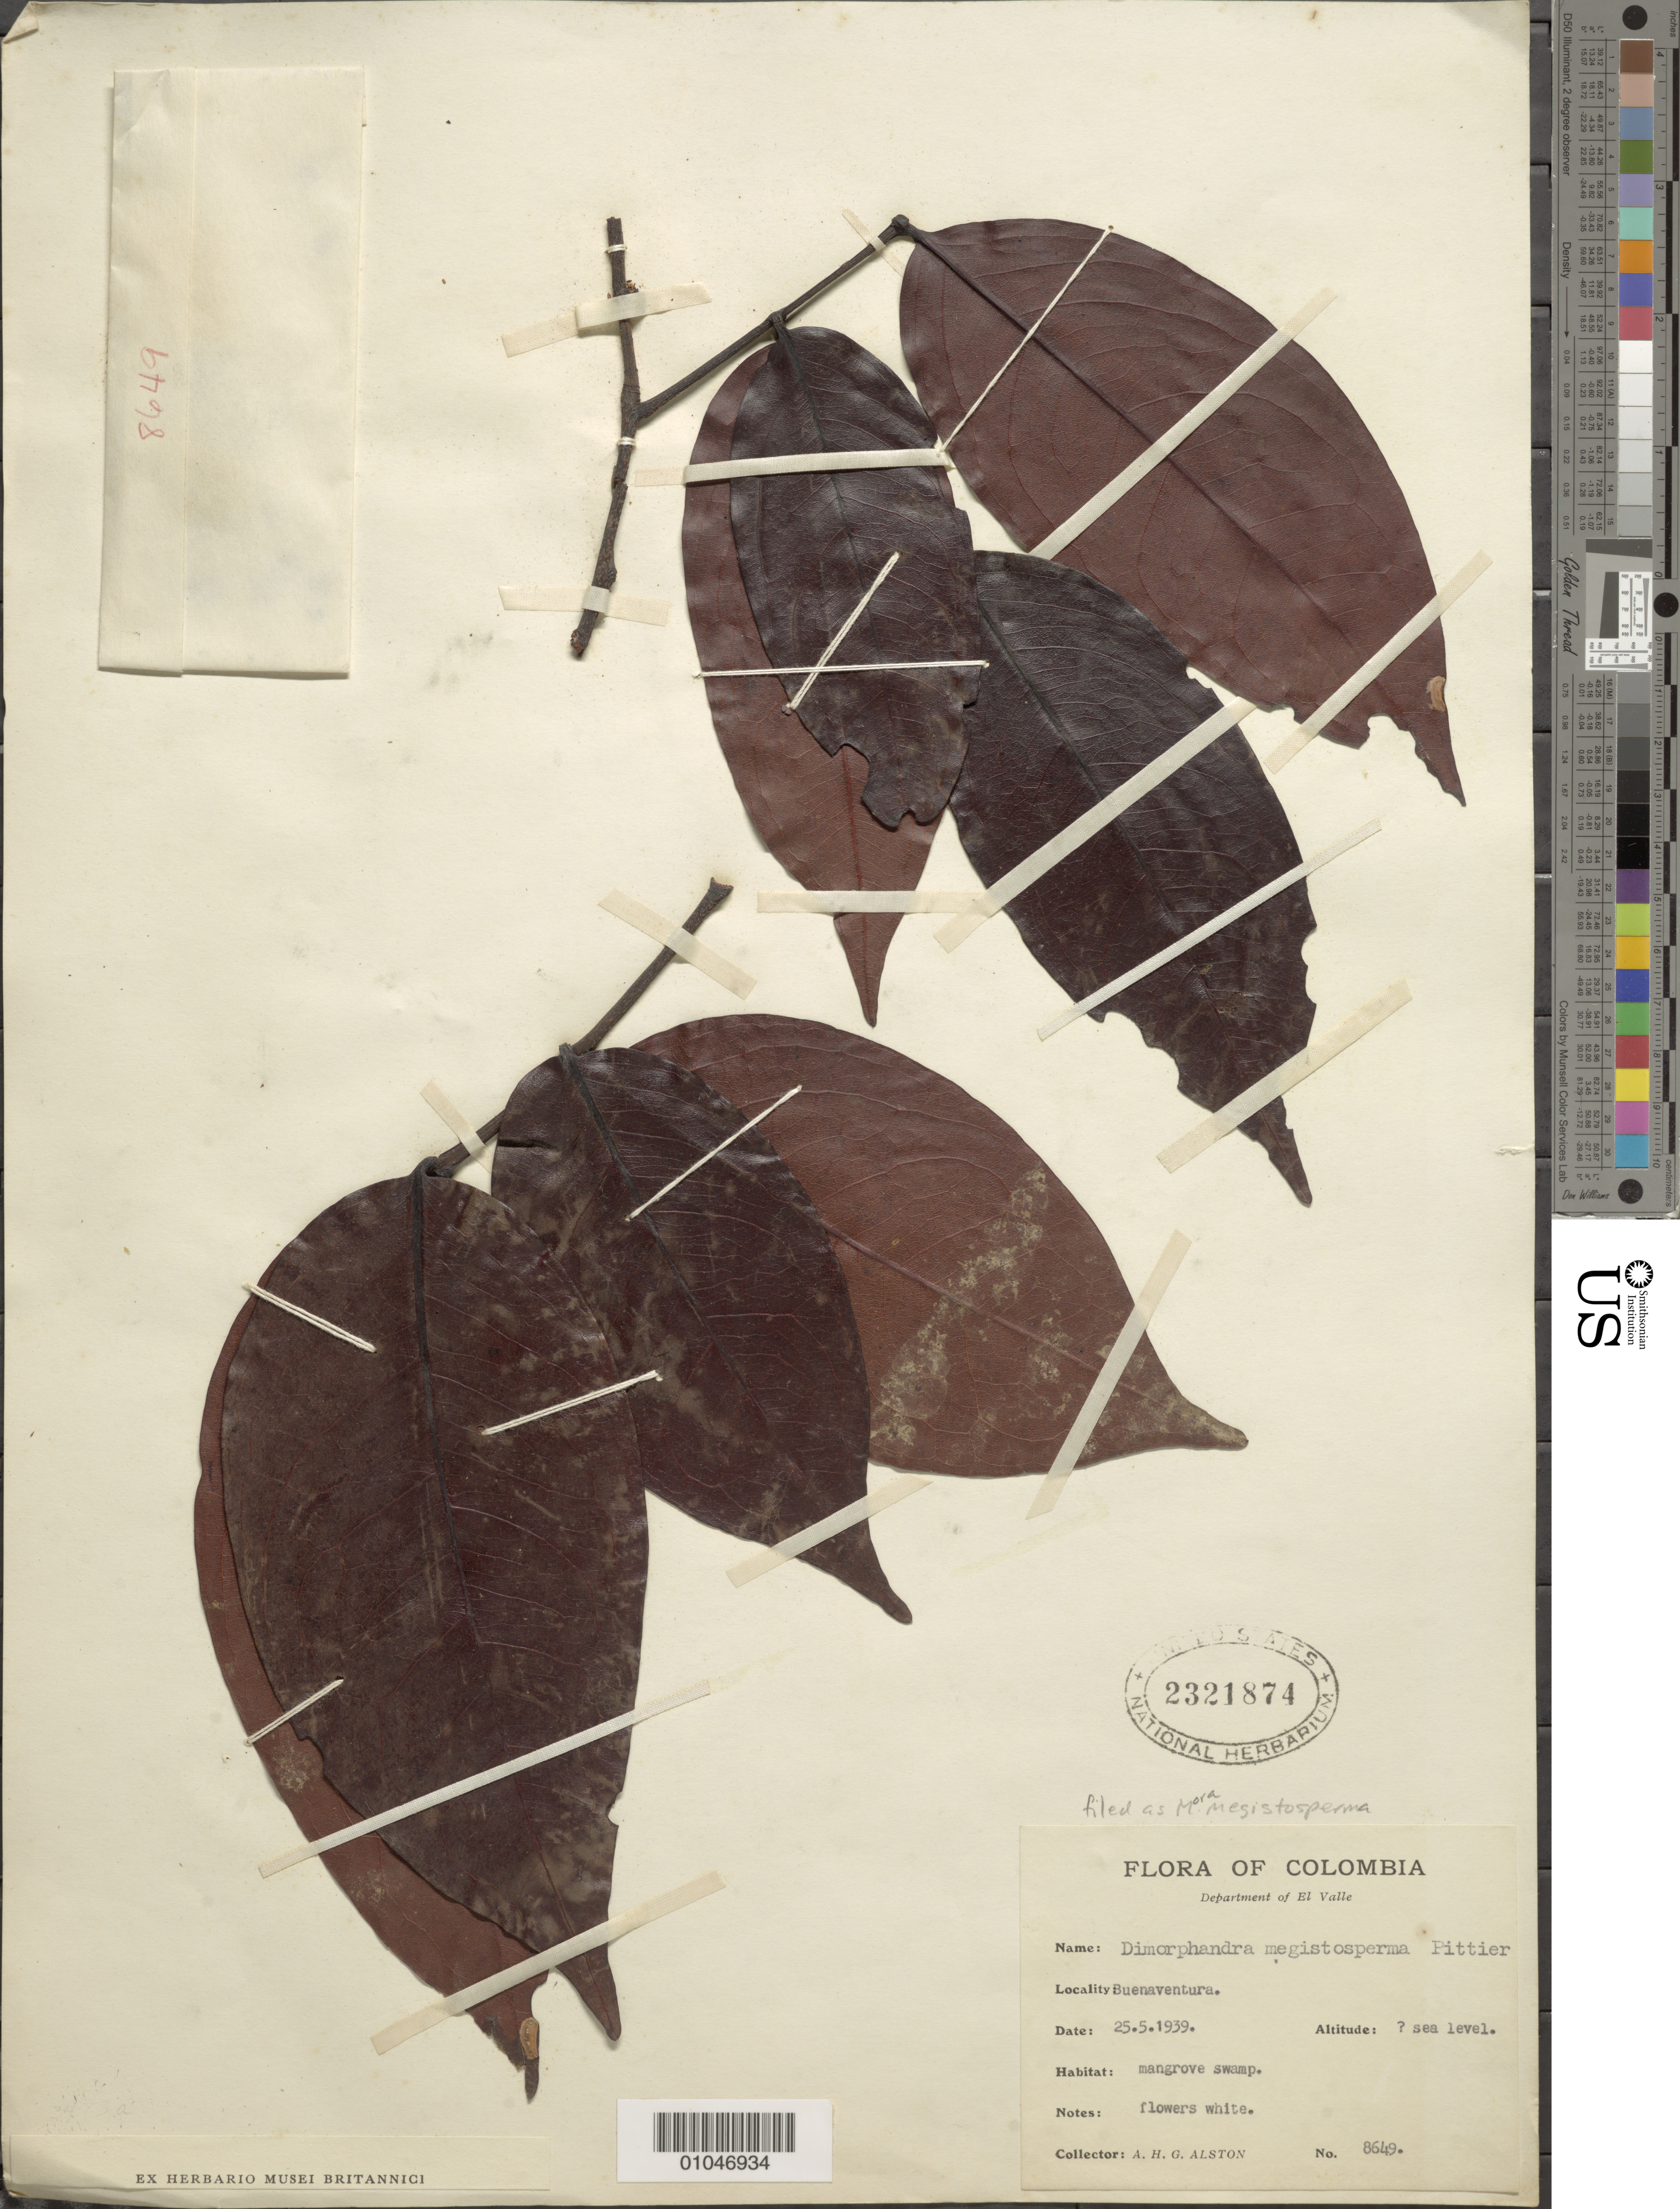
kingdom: Plantae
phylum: Tracheophyta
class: Magnoliopsida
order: Fabales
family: Fabaceae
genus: Mora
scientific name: Mora oleifera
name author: (Triana ex Hemsl.) Ducke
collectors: A. H. Alston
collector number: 8649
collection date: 1939-05-25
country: Colombia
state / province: Valle del Cauca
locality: Buenaventura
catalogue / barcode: US 2321874